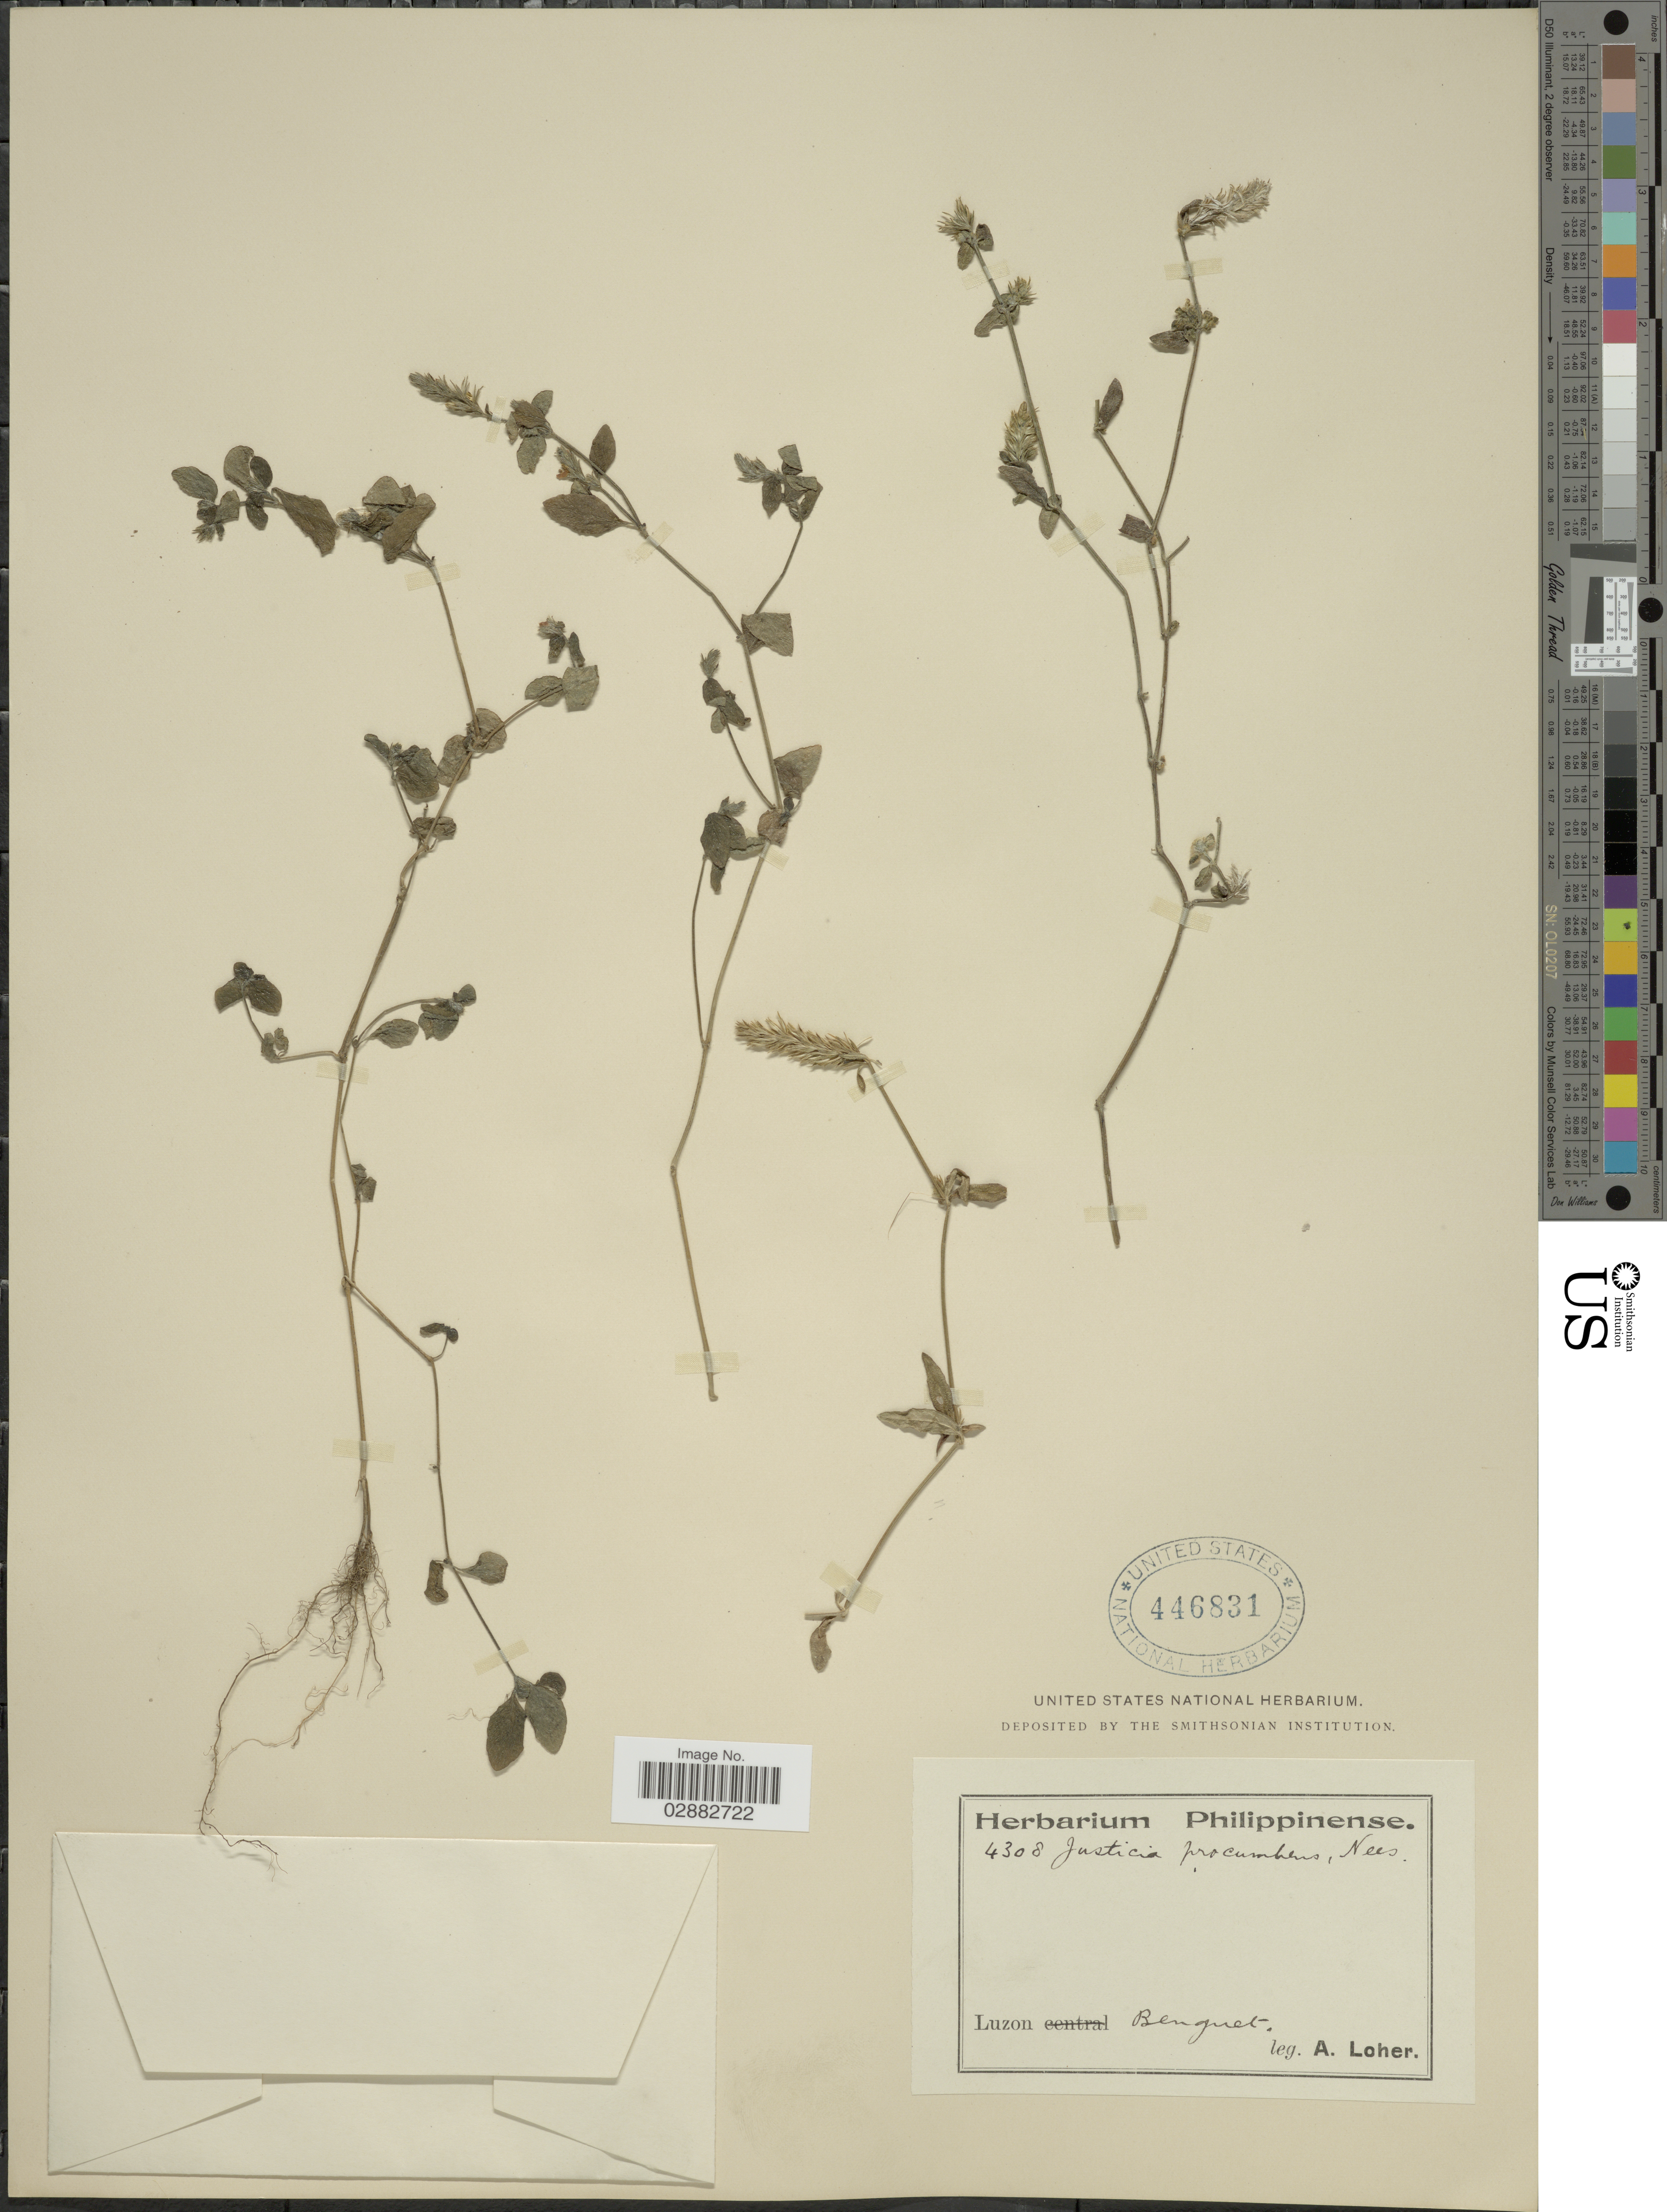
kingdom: Plantae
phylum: Tracheophyta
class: Magnoliopsida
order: Lamiales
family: Acanthaceae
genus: Justicia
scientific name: Justicia procumbens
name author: L.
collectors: A. Loher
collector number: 4308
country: Philippines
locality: Luzon, Benguet.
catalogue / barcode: US 446831